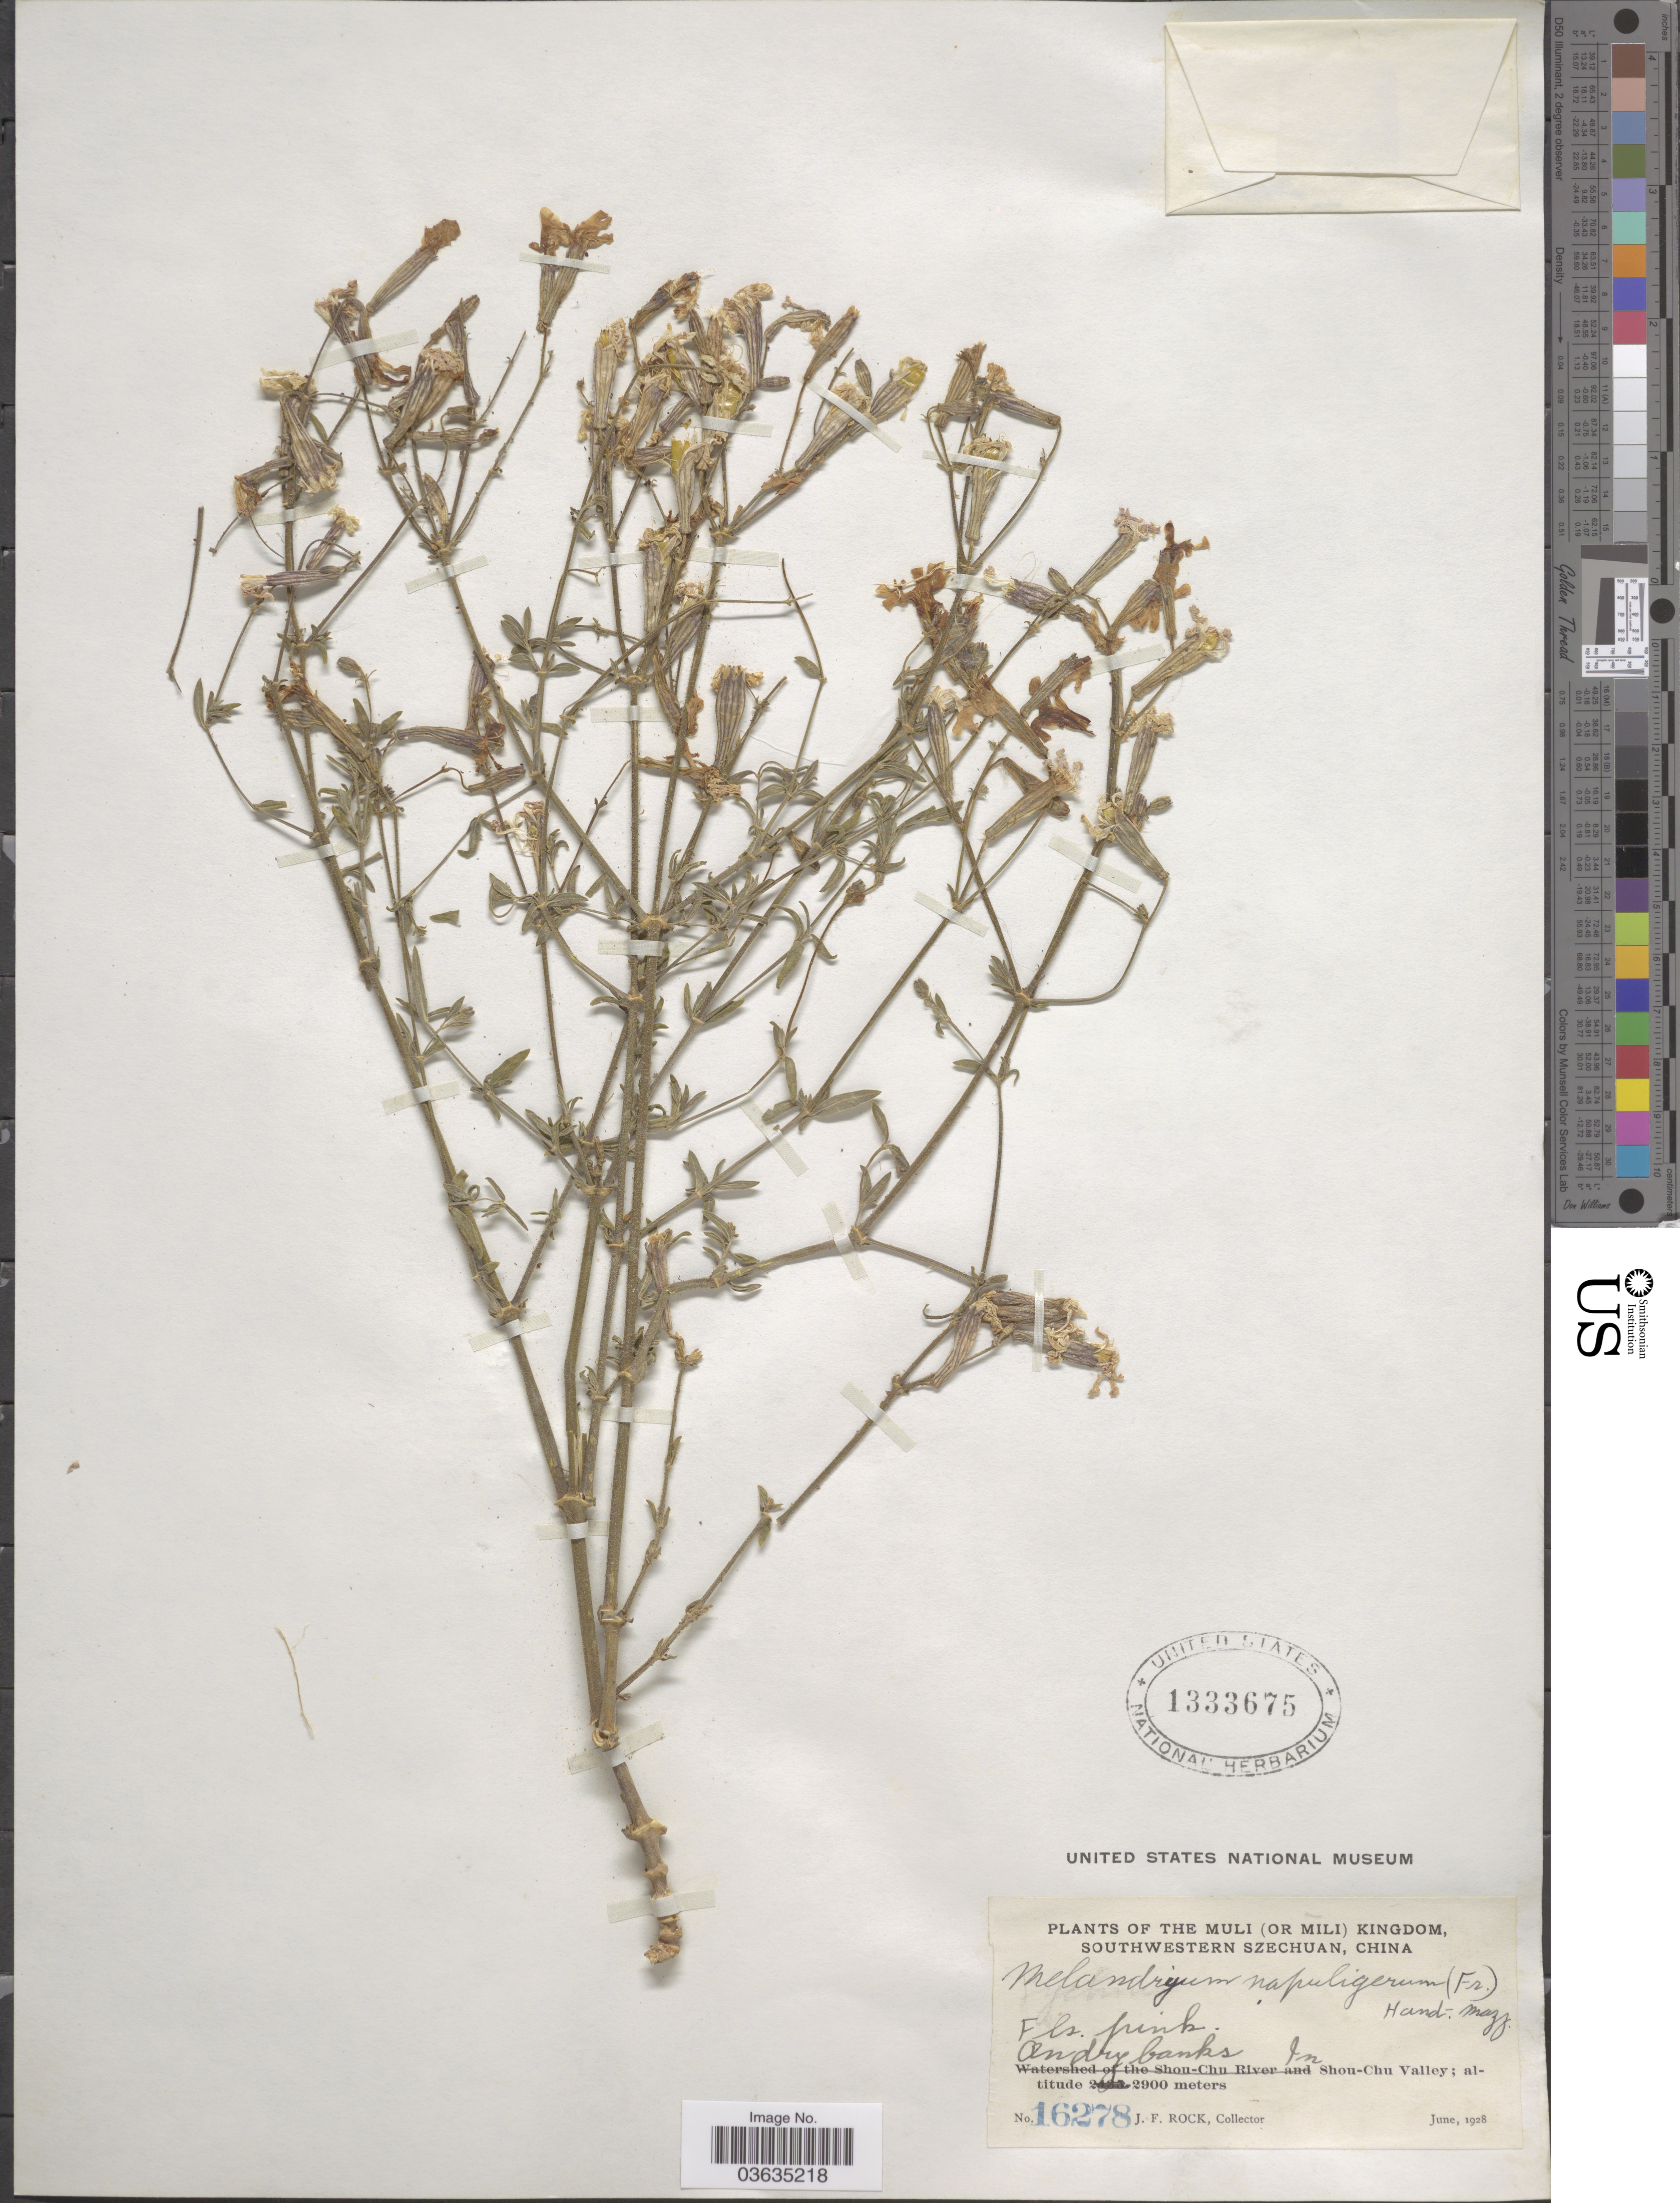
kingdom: Plantae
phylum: Tracheophyta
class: Magnoliopsida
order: Caryophyllales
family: Caryophyllaceae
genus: Silene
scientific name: Silene napuligera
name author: Franch.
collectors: J. Rock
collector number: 16278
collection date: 1928-06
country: China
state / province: Sichuan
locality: The Muli (or Mili) Kingdom, Southwestern Szechuan. In Shou-Chu Valley.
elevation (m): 2900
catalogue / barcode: US 1333675